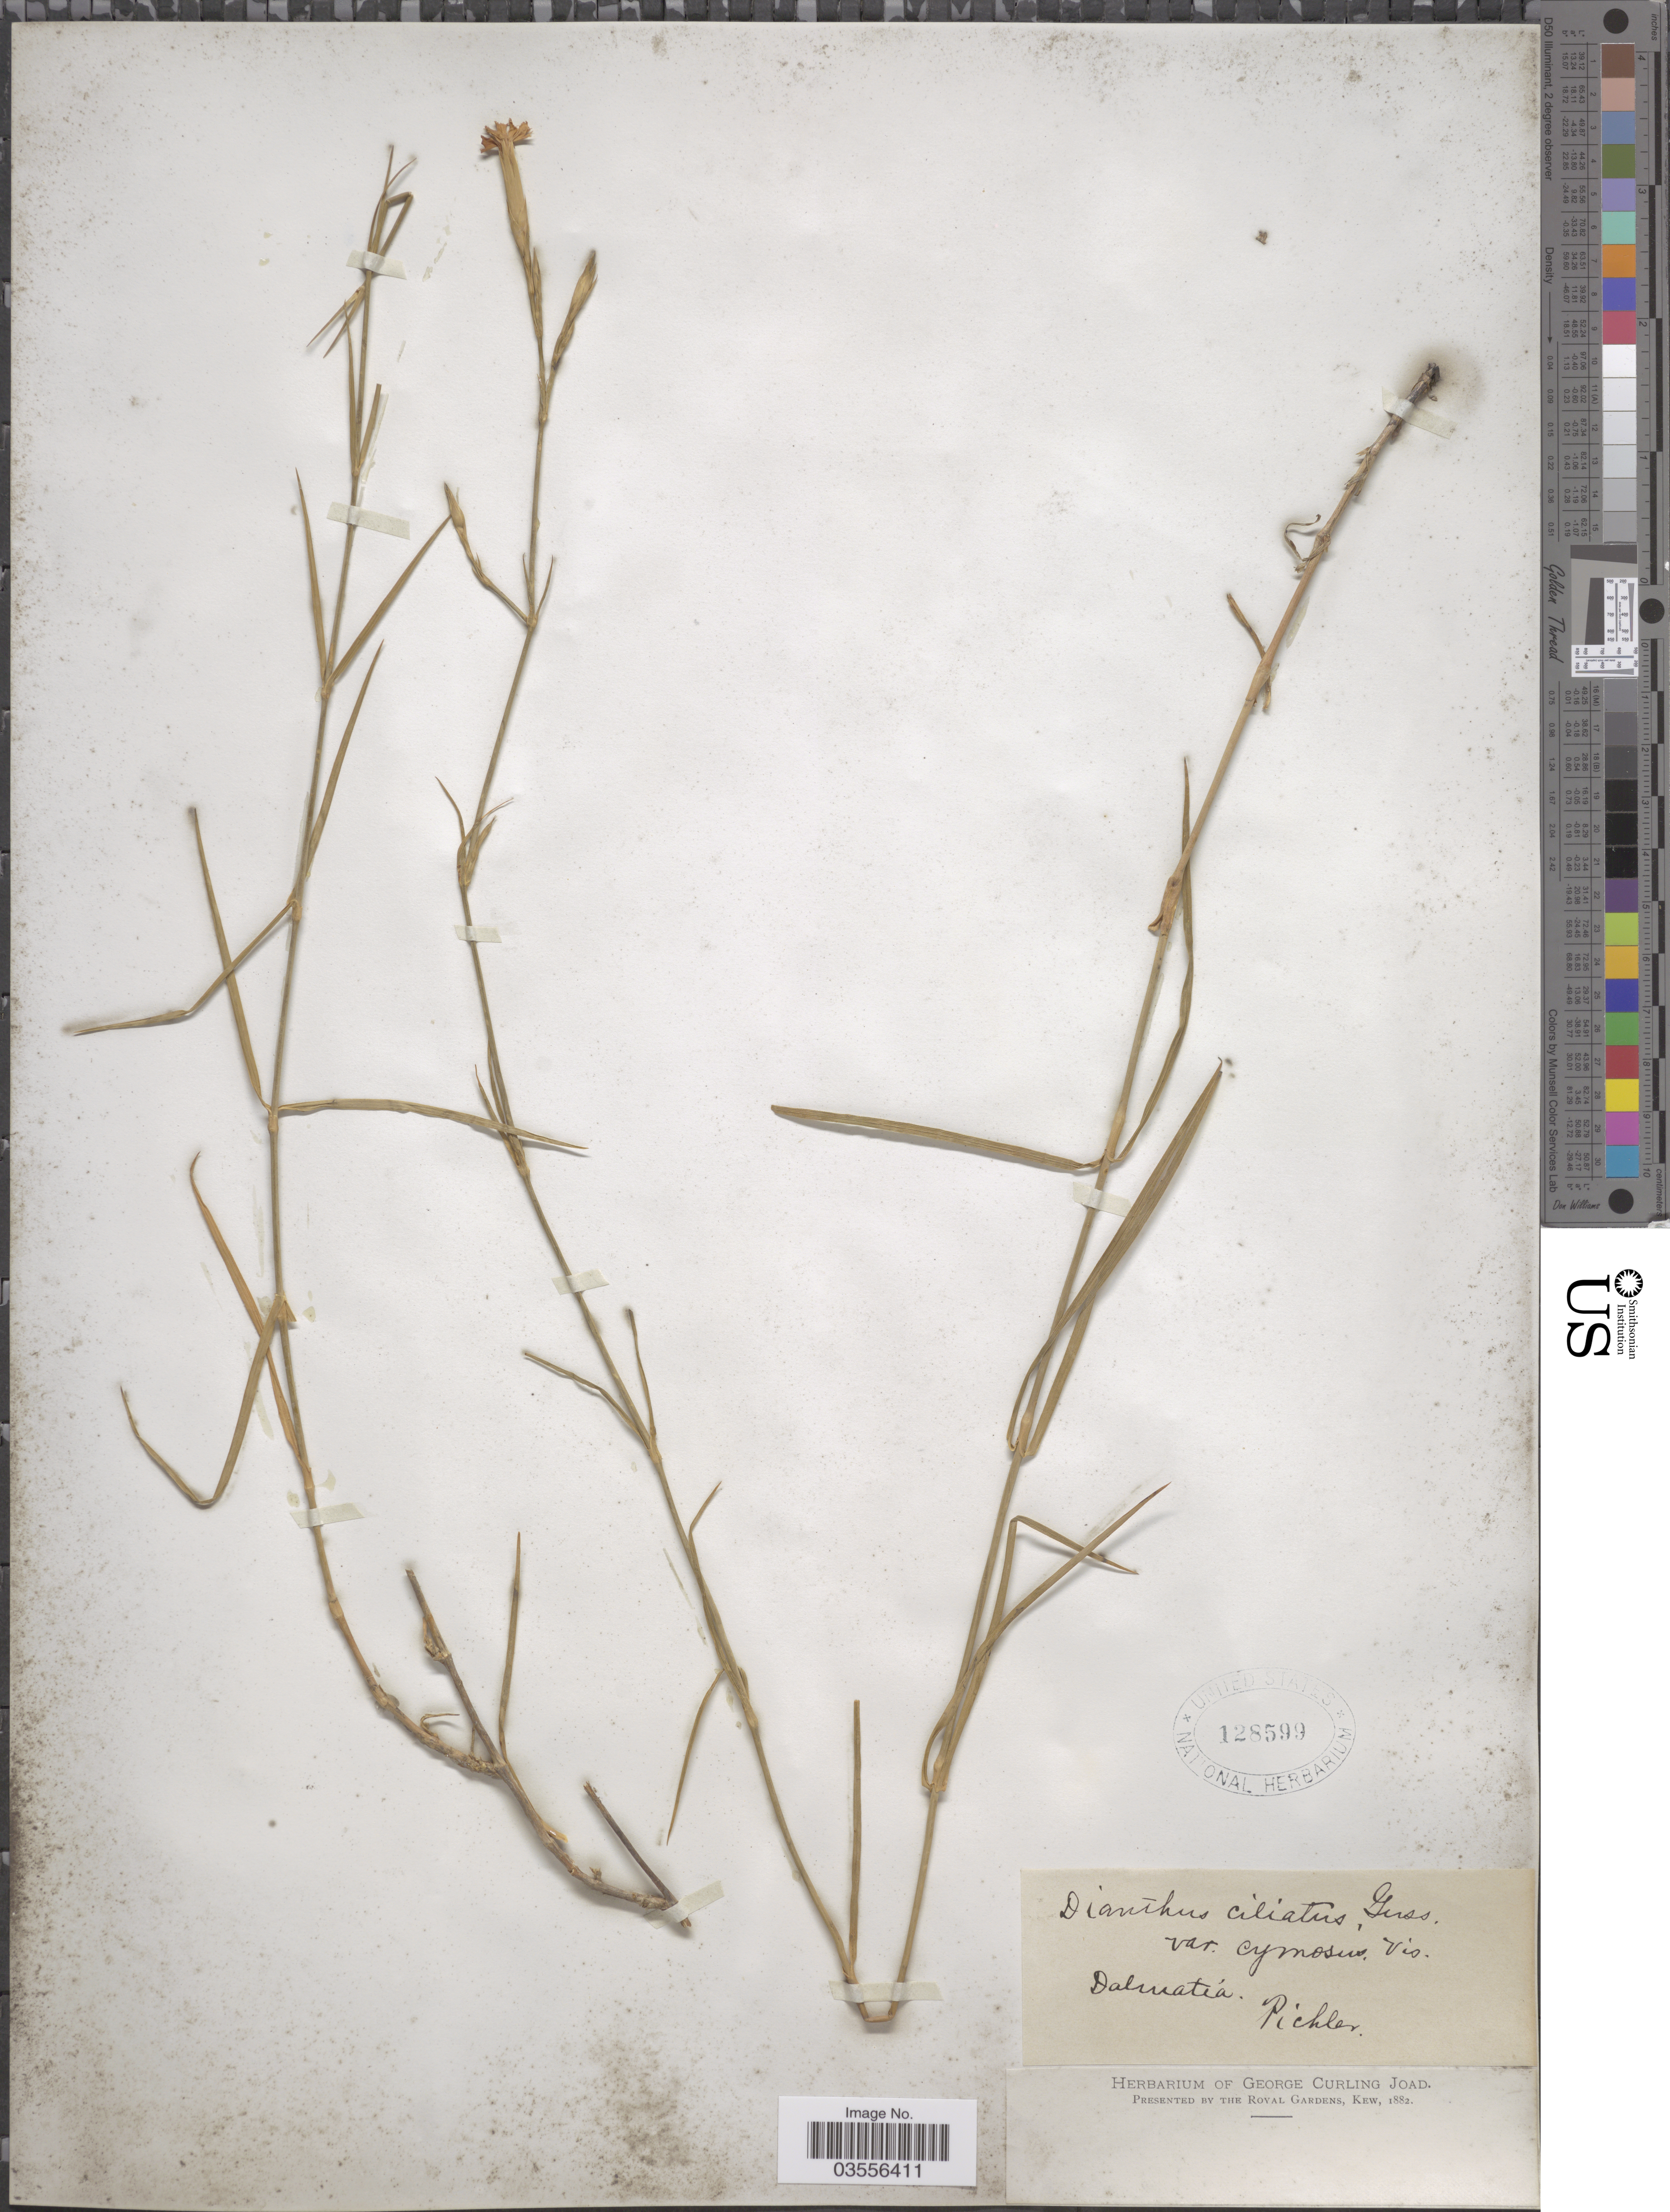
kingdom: Plantae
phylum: Tracheophyta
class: Magnoliopsida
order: Caryophyllales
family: Caryophyllaceae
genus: Dianthus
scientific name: Dianthus ciliatus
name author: Gussone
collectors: Pichler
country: Croatia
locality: Dalmatia.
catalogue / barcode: US 128599